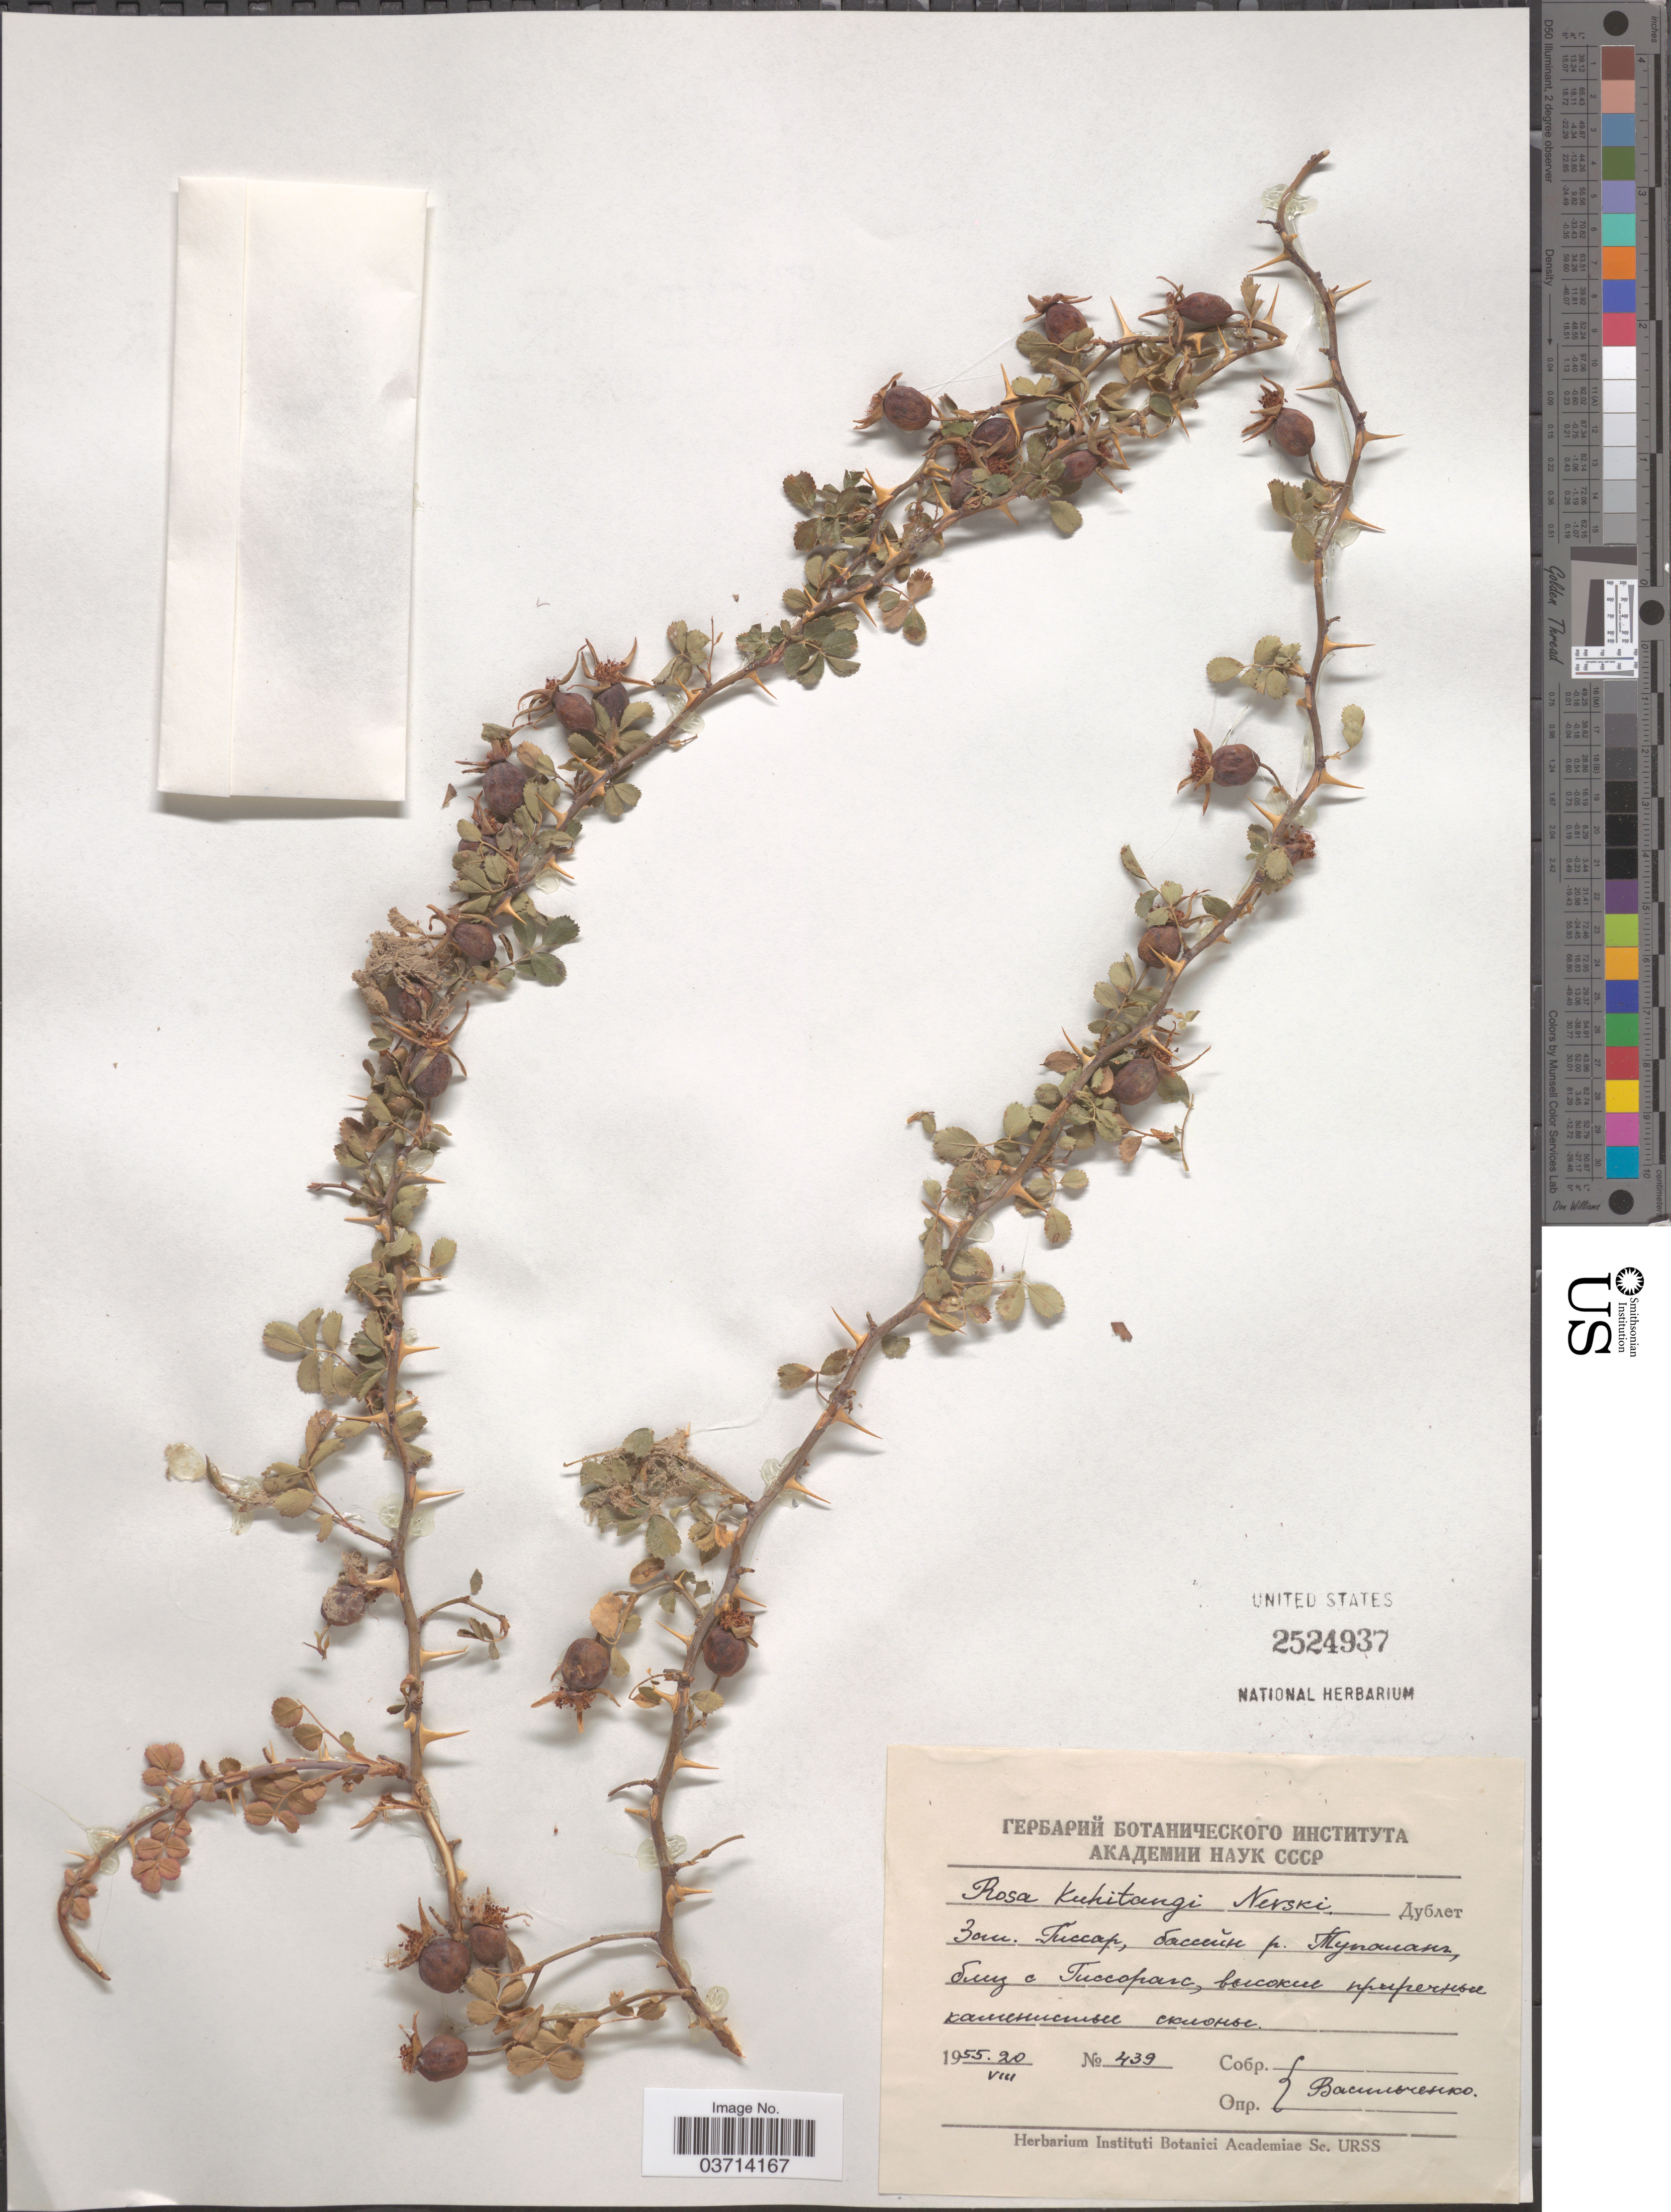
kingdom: Plantae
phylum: Tracheophyta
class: Magnoliopsida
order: Rosales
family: Rosaceae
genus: Rosa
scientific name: Rosa kuhitangi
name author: Nevski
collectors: Vasilchenko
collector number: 439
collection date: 1955-08-20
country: Uzbekistan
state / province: Surxondaryo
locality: Basin of river Tulpang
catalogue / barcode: US 2524937